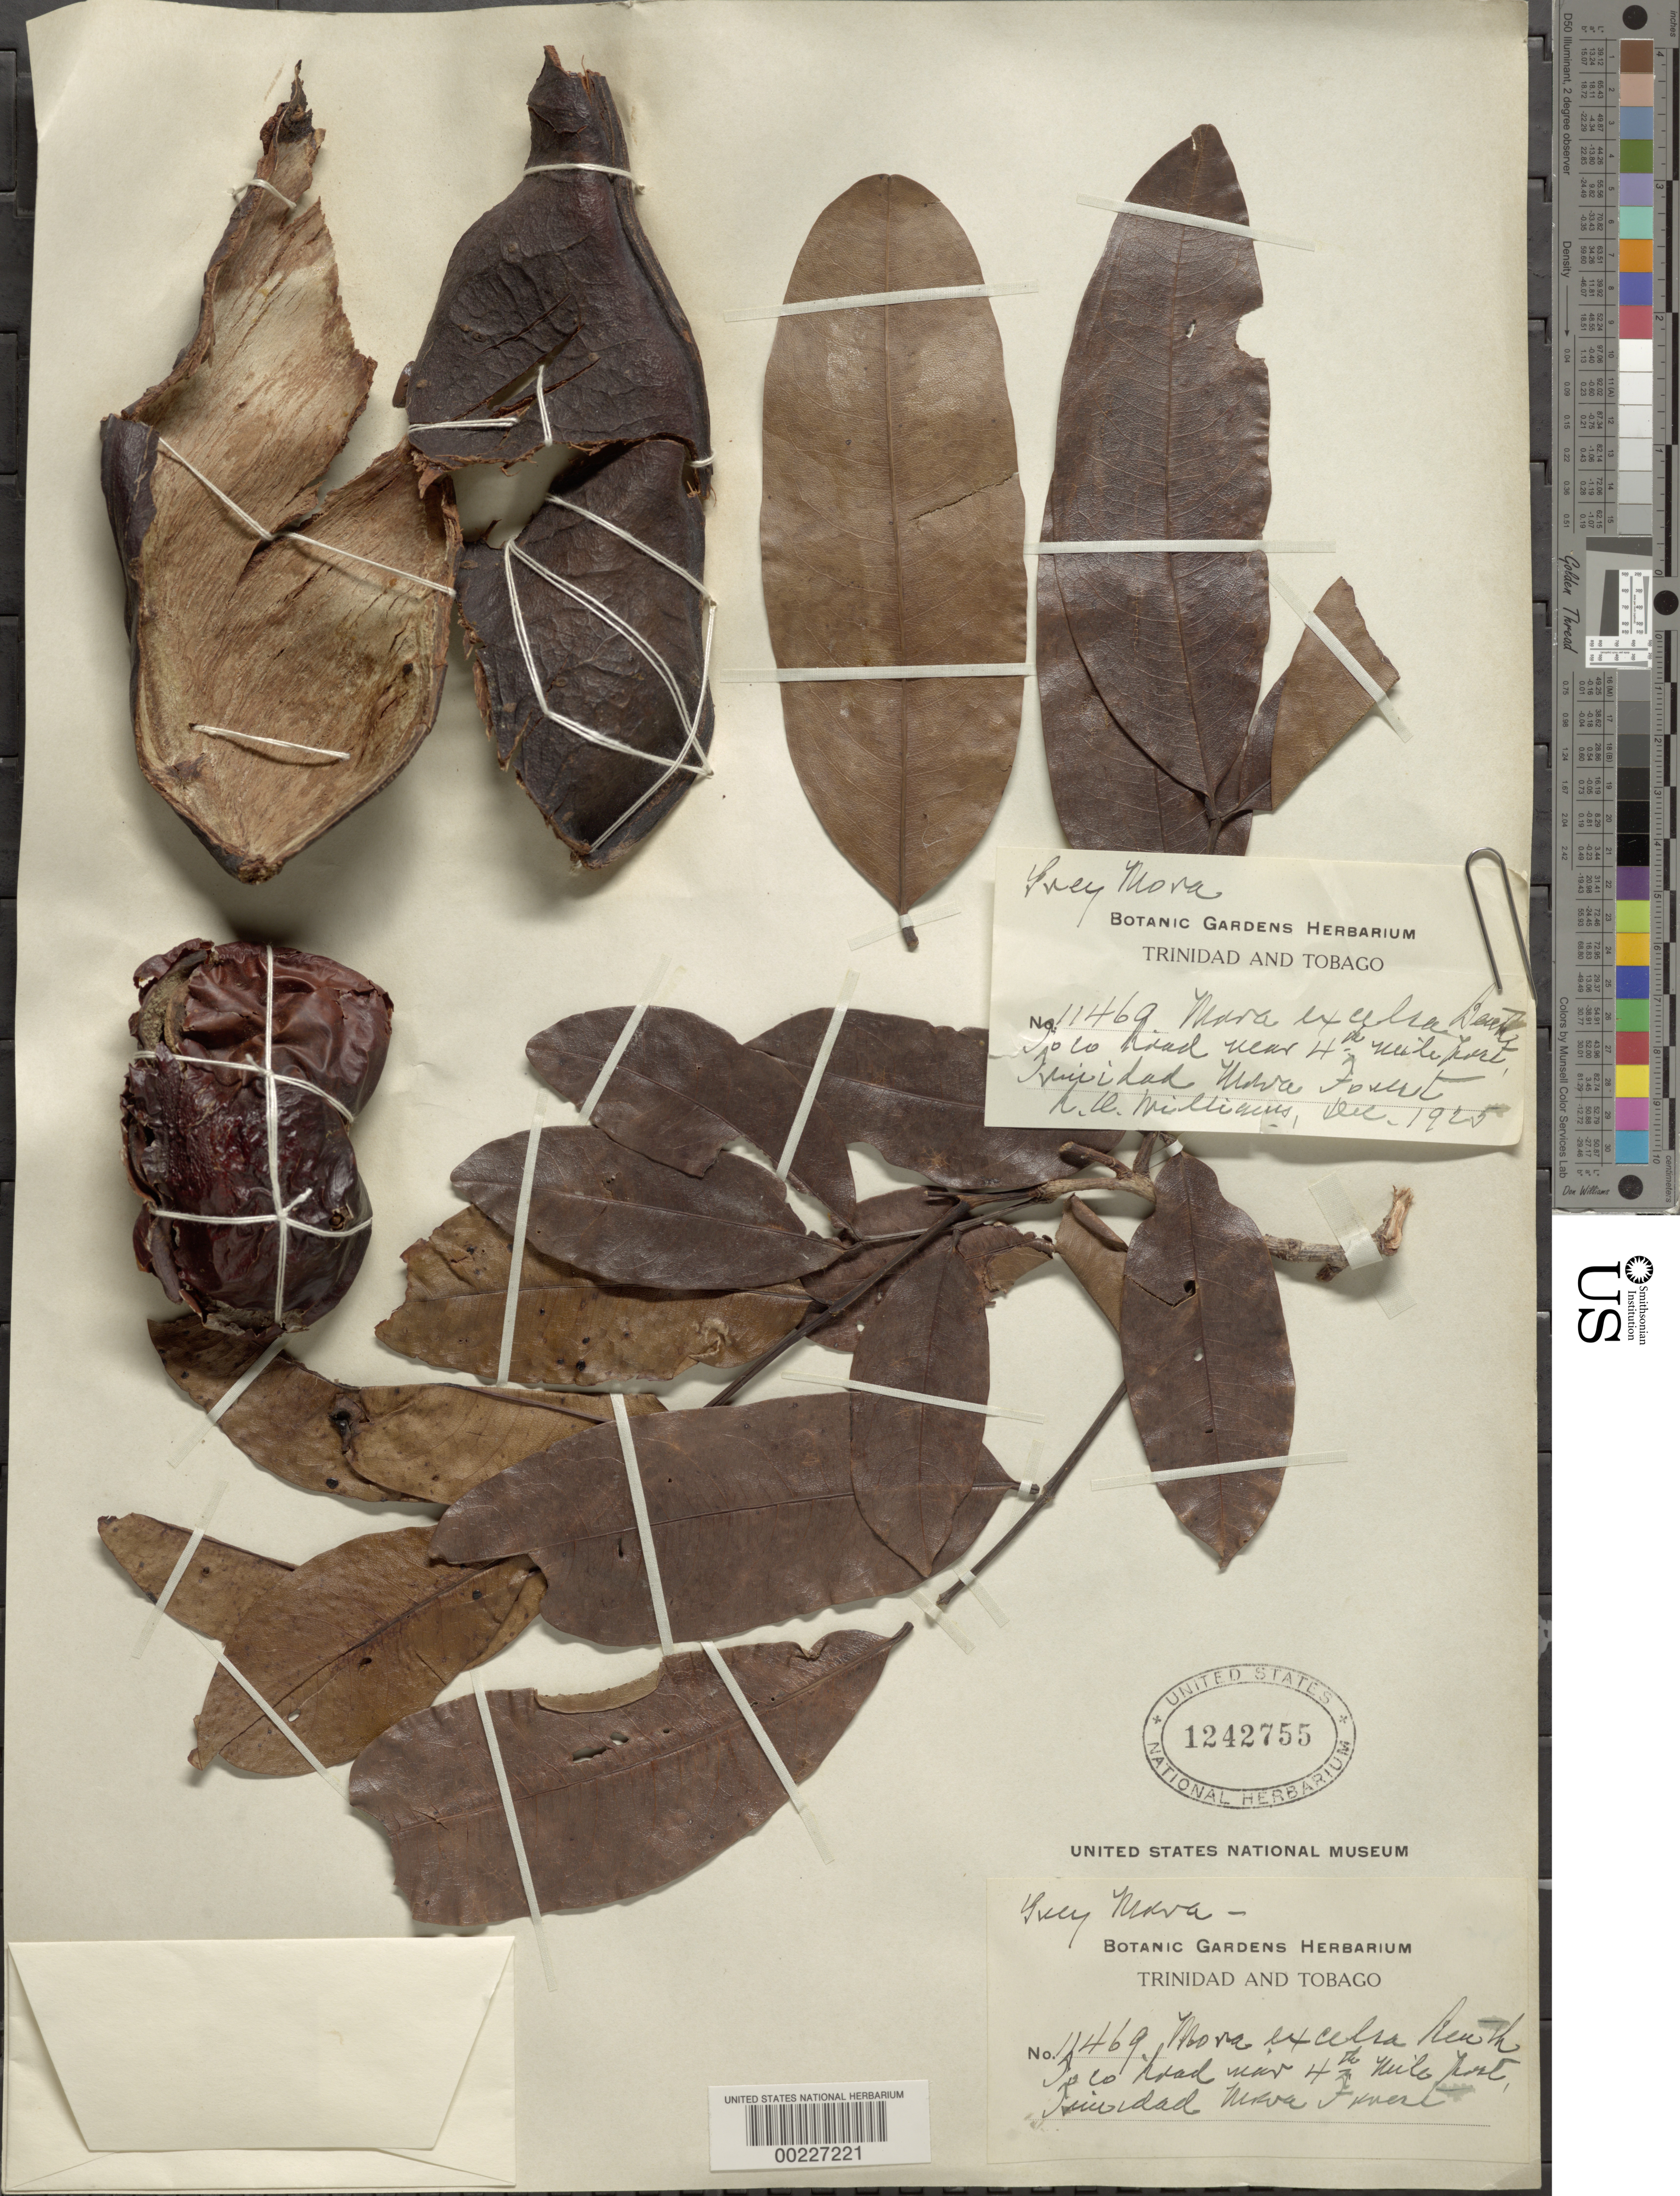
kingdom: Plantae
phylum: Tracheophyta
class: Magnoliopsida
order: Fabales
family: Fabaceae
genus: Mora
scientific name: Mora excelsa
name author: Benth.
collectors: R. O. Williams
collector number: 11469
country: Trinidad and Tobago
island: Trinidad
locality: Near 4th mile post, mora forest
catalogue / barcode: US 1242755